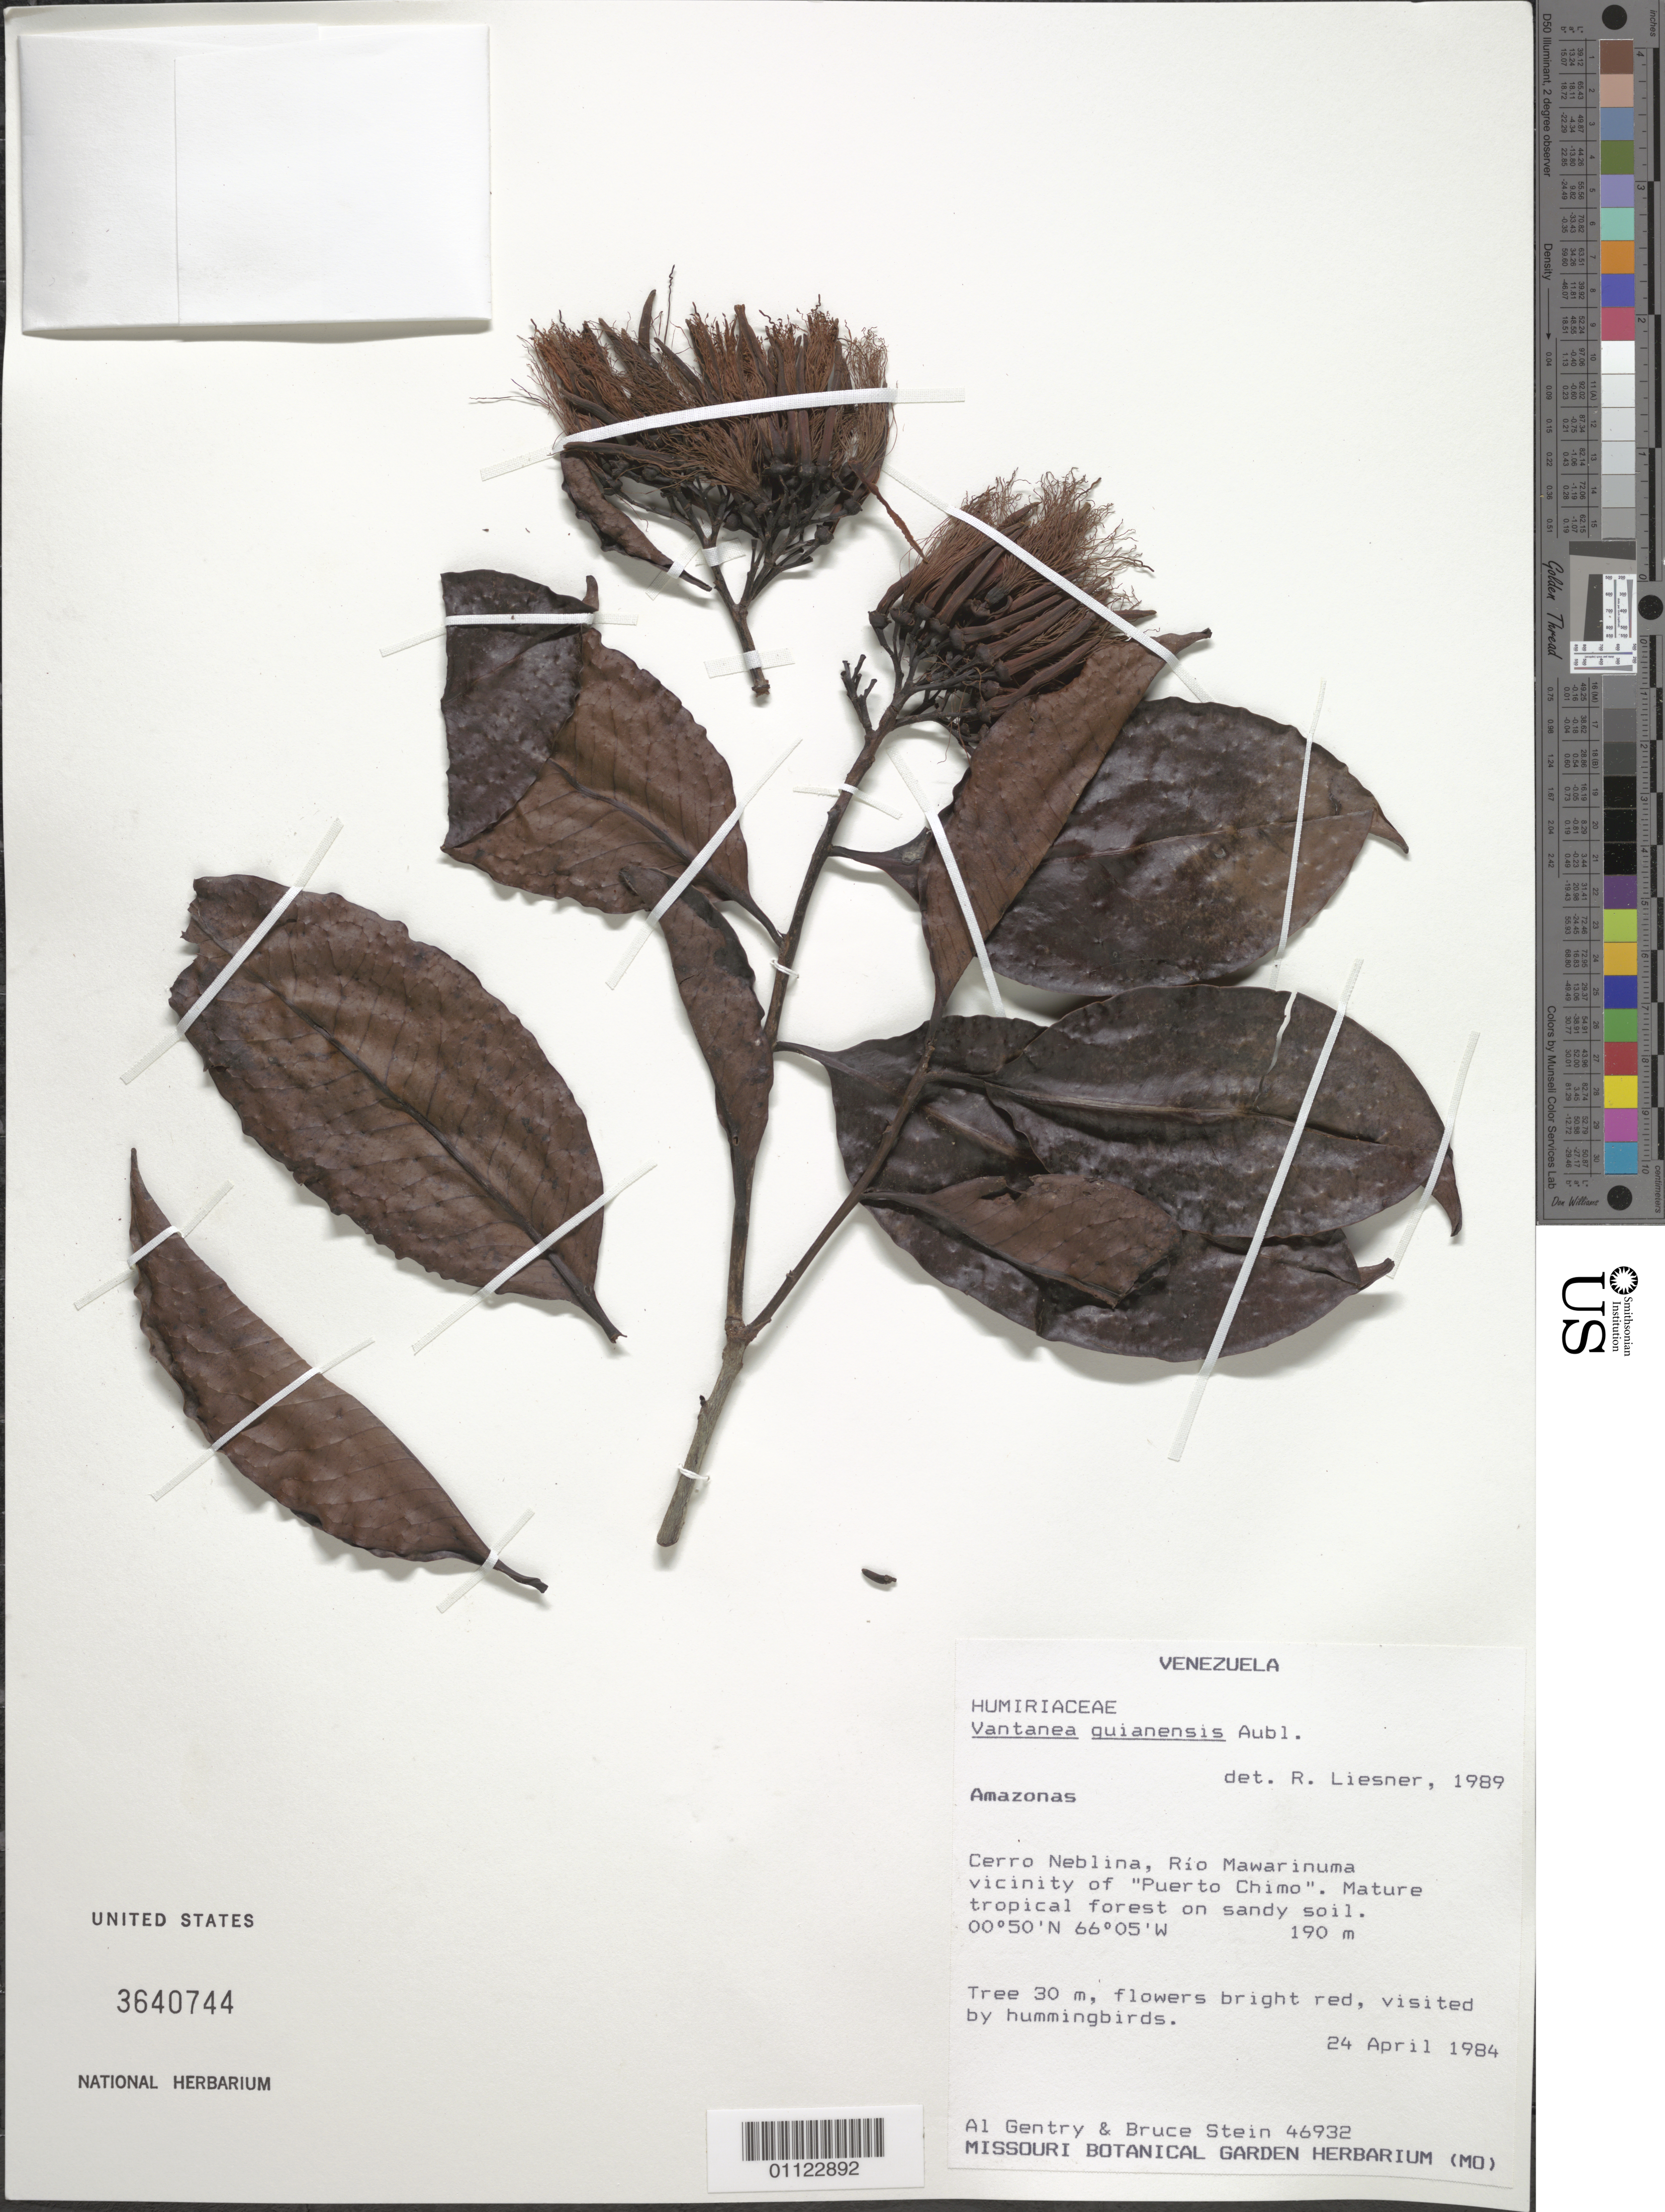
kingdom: Plantae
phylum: Tracheophyta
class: Magnoliopsida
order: Malpighiales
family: Humiriaceae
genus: Vantanea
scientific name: Vantanea guianensis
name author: Poir.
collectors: A. H. Gentry & B. A. Stein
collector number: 46932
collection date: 1984-04-24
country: Venezuela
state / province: Amazonas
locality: Cerro Neblina, Río Mawarinuma vicinity of "Puerto Chimo".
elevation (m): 190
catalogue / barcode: US 3640744